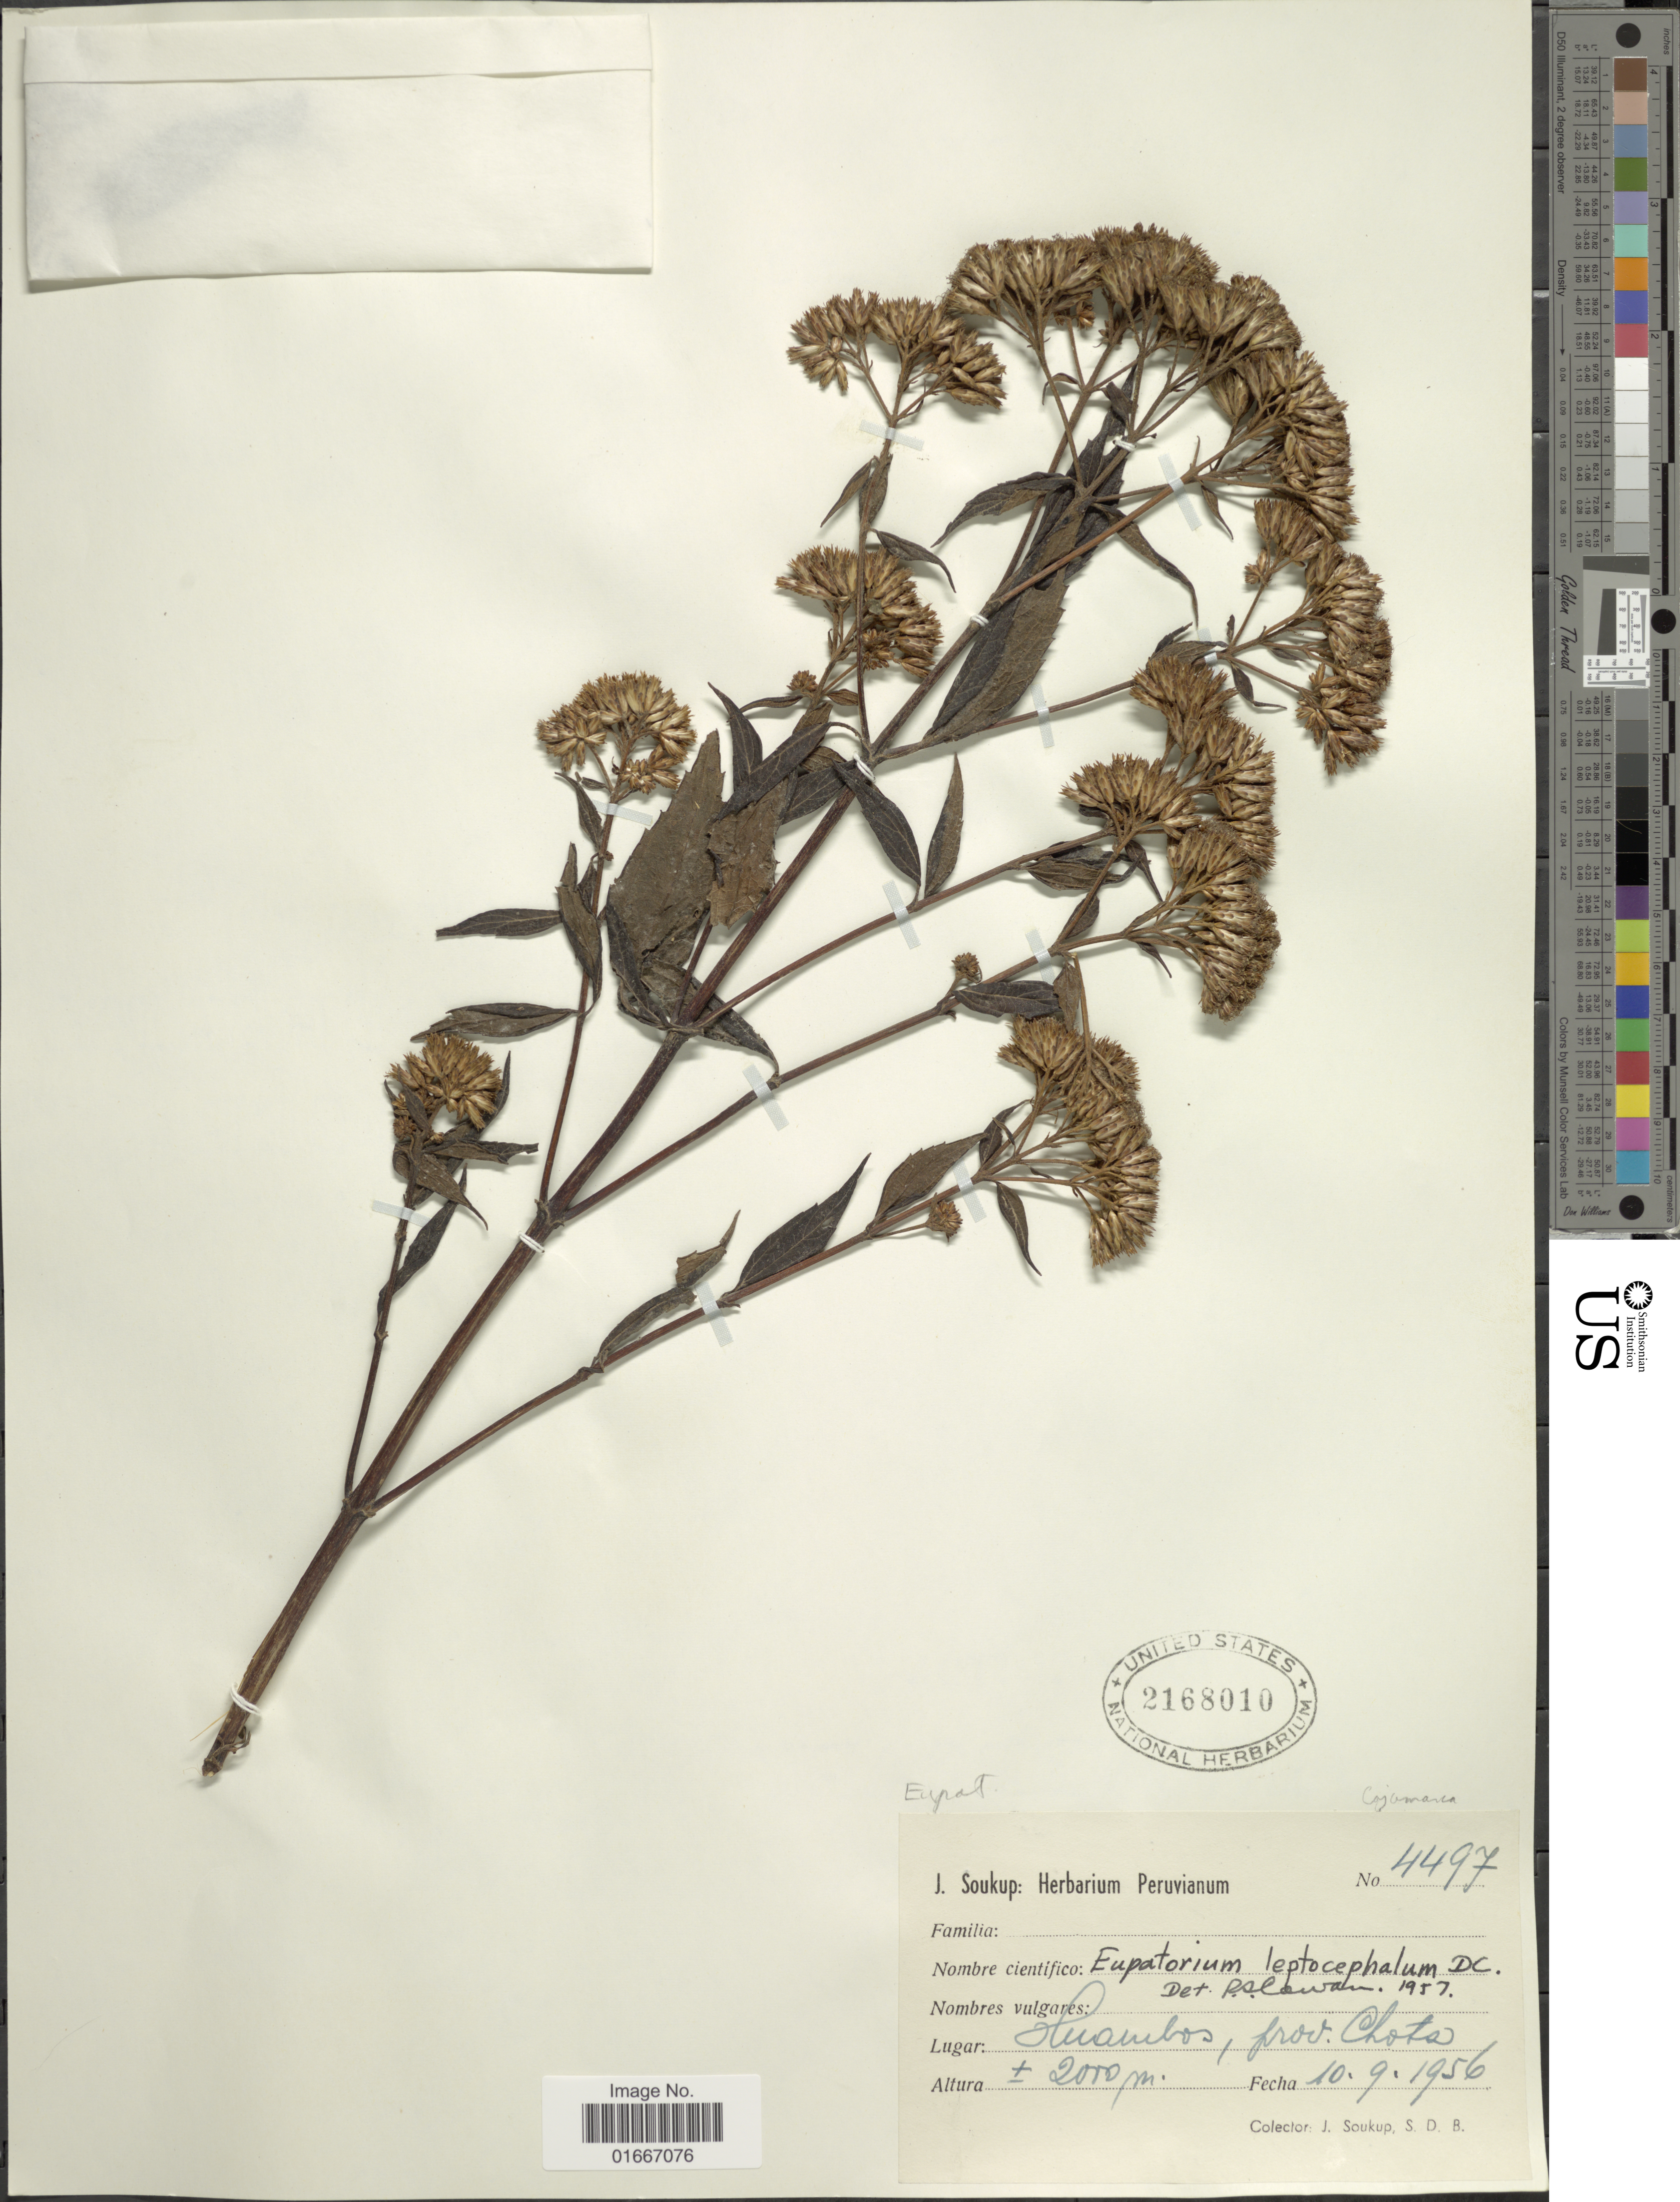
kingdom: Plantae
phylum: Tracheophyta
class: Magnoliopsida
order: Asterales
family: Asteraceae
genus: Chromolaena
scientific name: Chromolaena leptocephala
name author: (DC.) R.M. King & H. Rob.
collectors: J. Soukup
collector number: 4497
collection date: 1956-09-10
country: Peru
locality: Huambos, Prov. Chota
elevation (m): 2000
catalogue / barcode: US 2168010